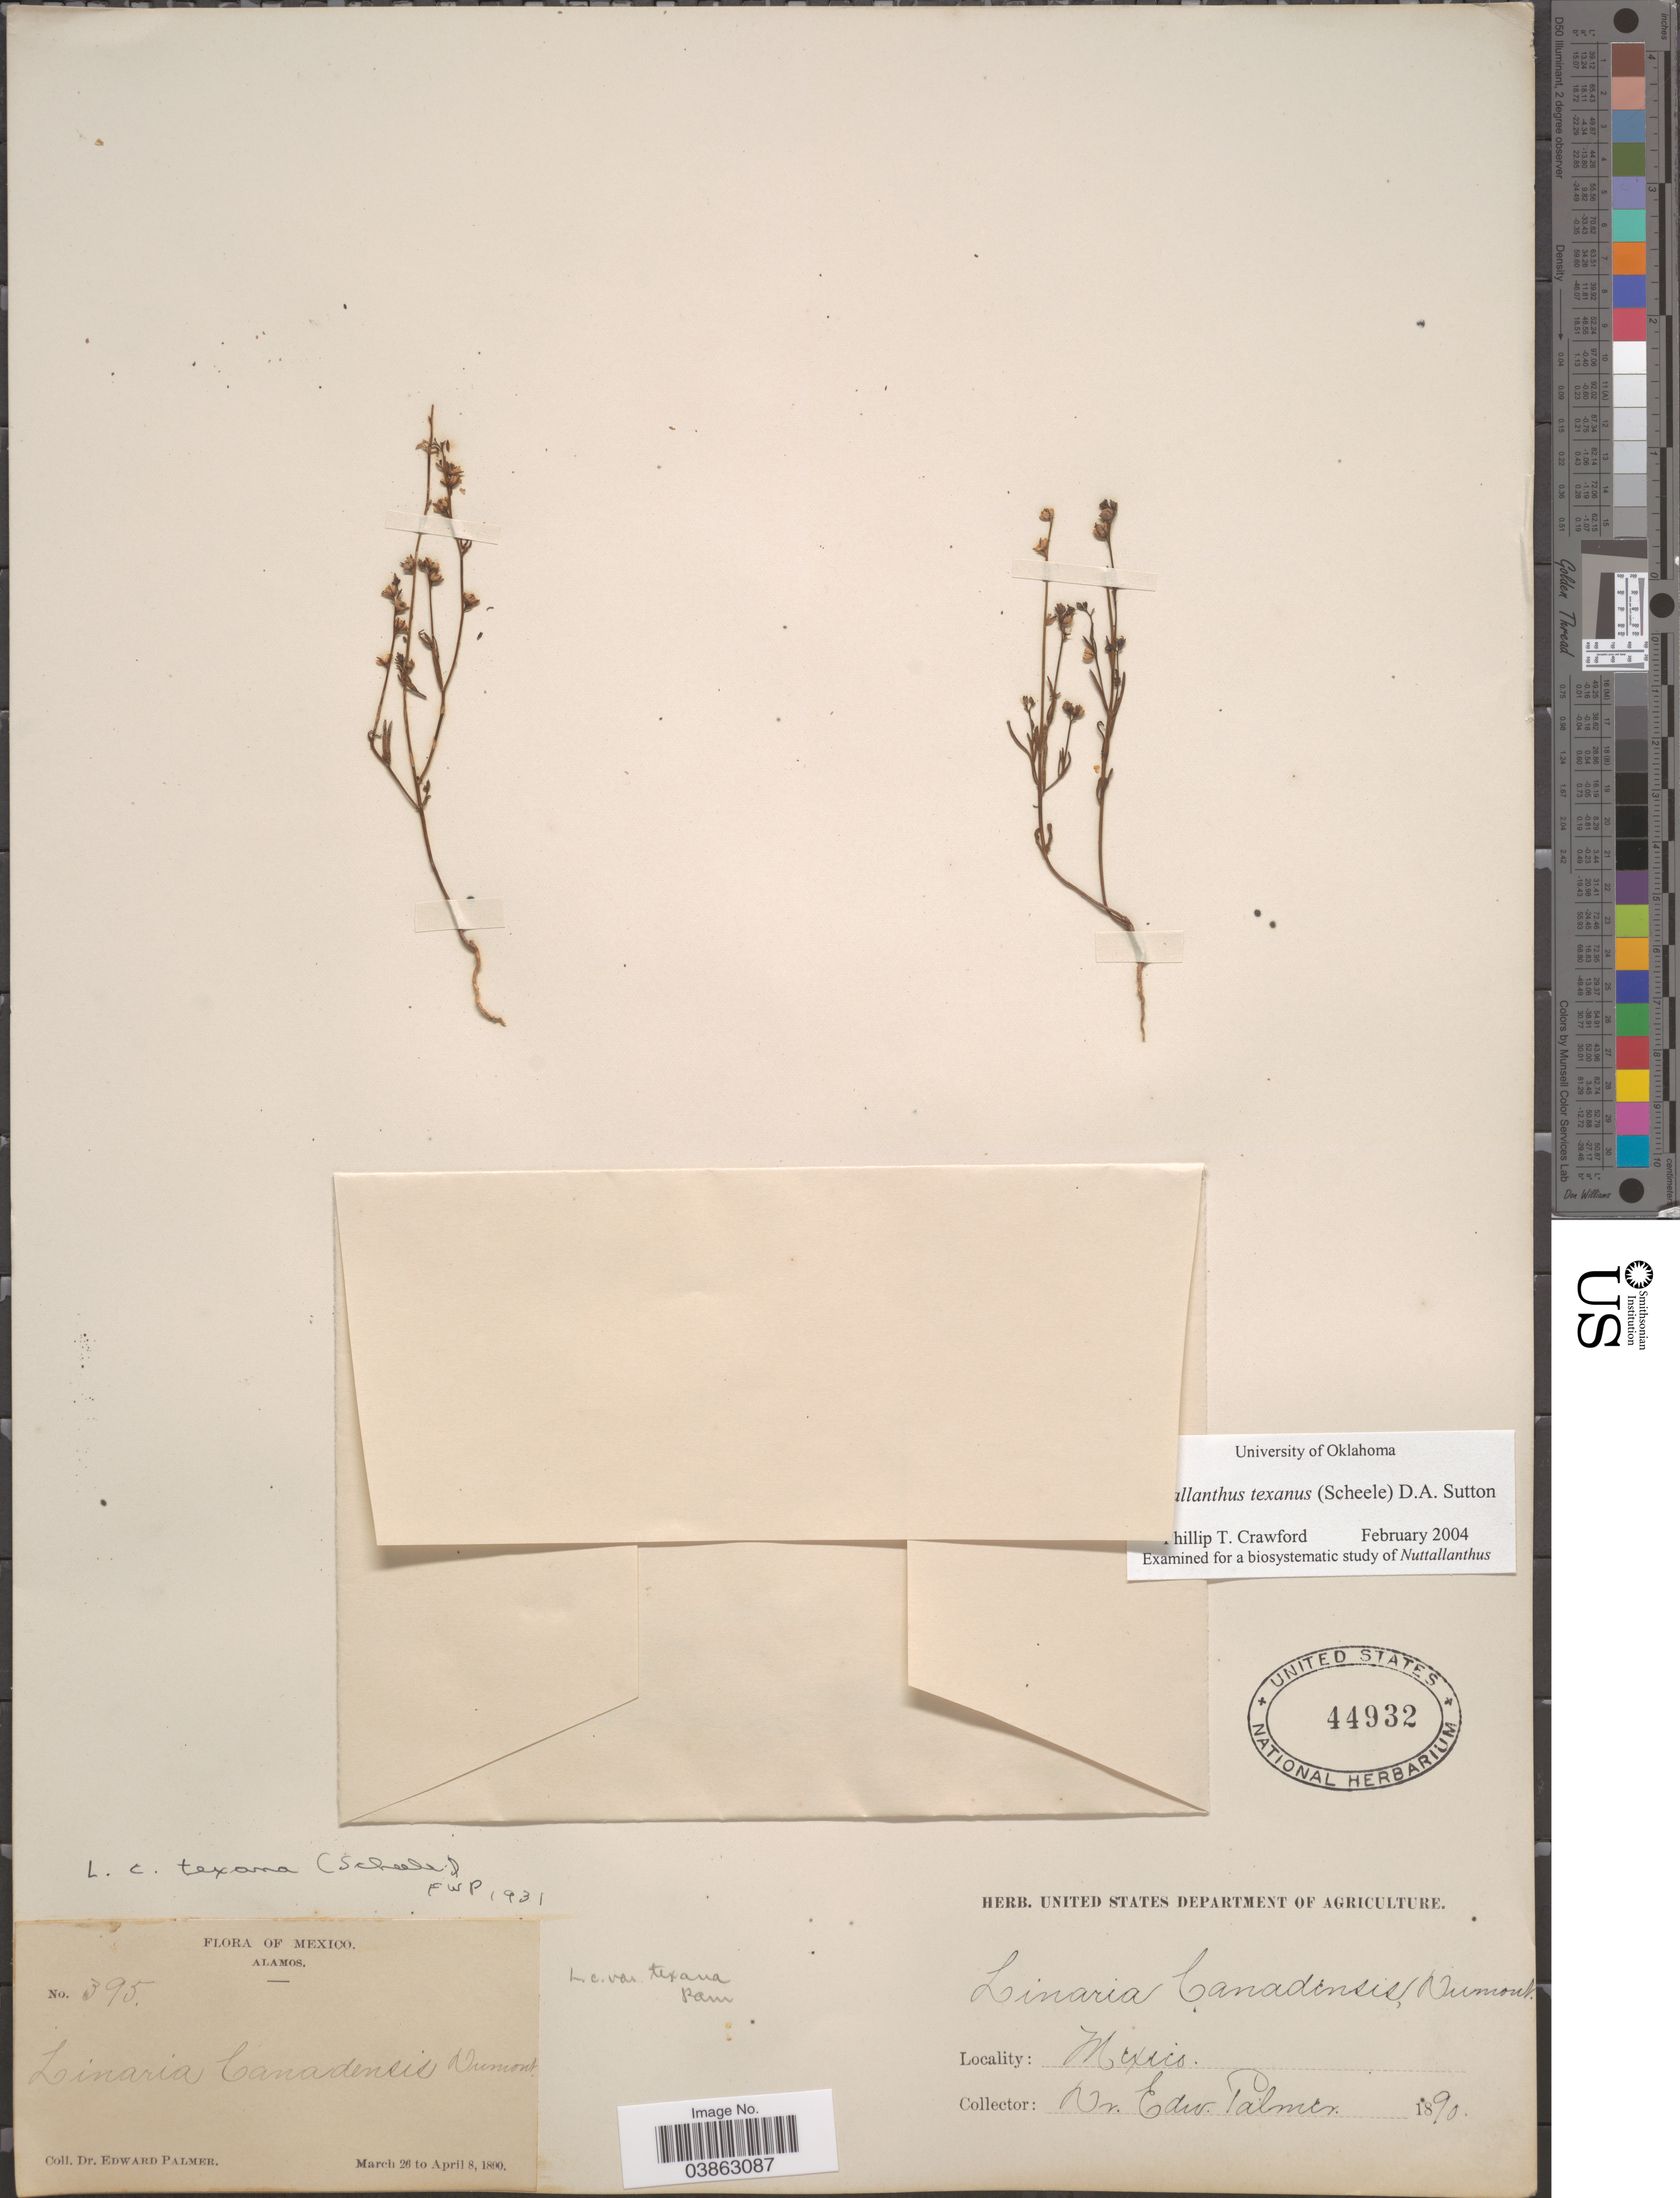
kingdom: Plantae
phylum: Tracheophyta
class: Magnoliopsida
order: Lamiales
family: Plantaginaceae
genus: Linaria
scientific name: Linaria texana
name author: Scheele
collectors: E. Palmer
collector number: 395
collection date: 1890-03-26/1890-04-08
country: Mexico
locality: Alamos.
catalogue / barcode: US 44932